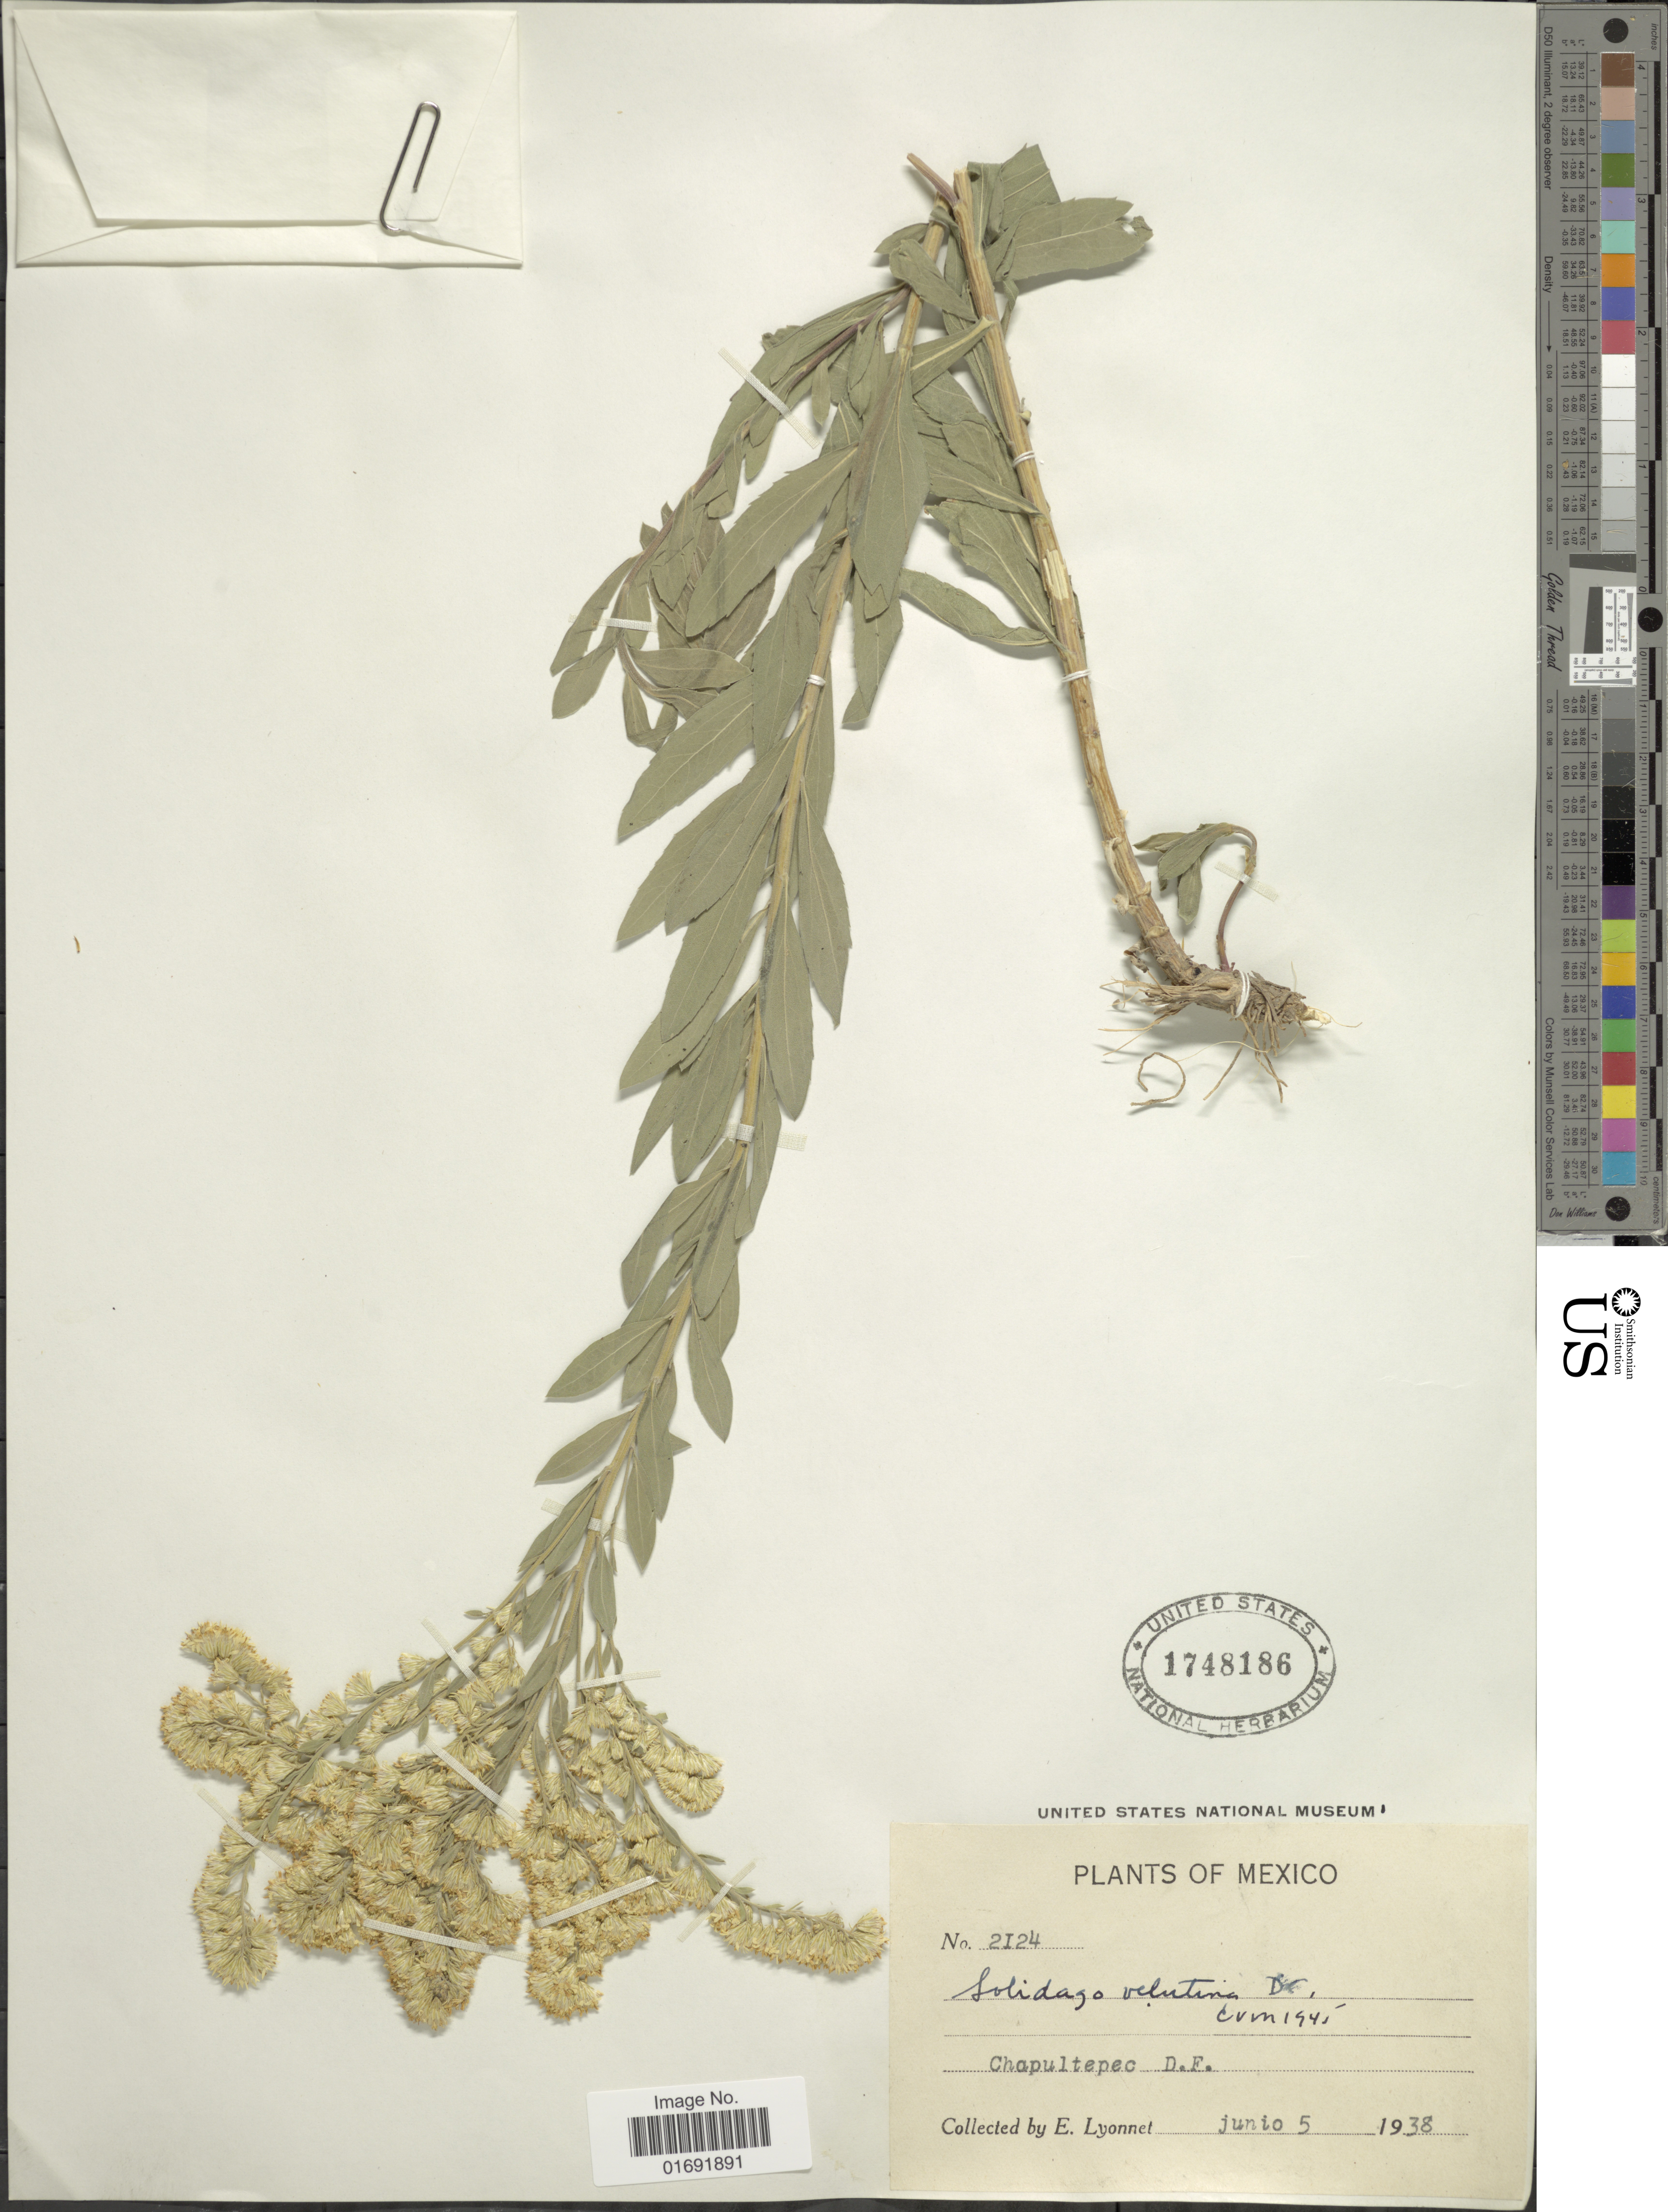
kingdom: Plantae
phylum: Tracheophyta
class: Magnoliopsida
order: Asterales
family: Asteraceae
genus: Solidago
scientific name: Solidago velutina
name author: DC.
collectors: E. Lyonnet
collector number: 2124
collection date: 1938-06-05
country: Mexico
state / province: Distrito Federal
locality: Chapultepec, D. F.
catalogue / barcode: US 1748186